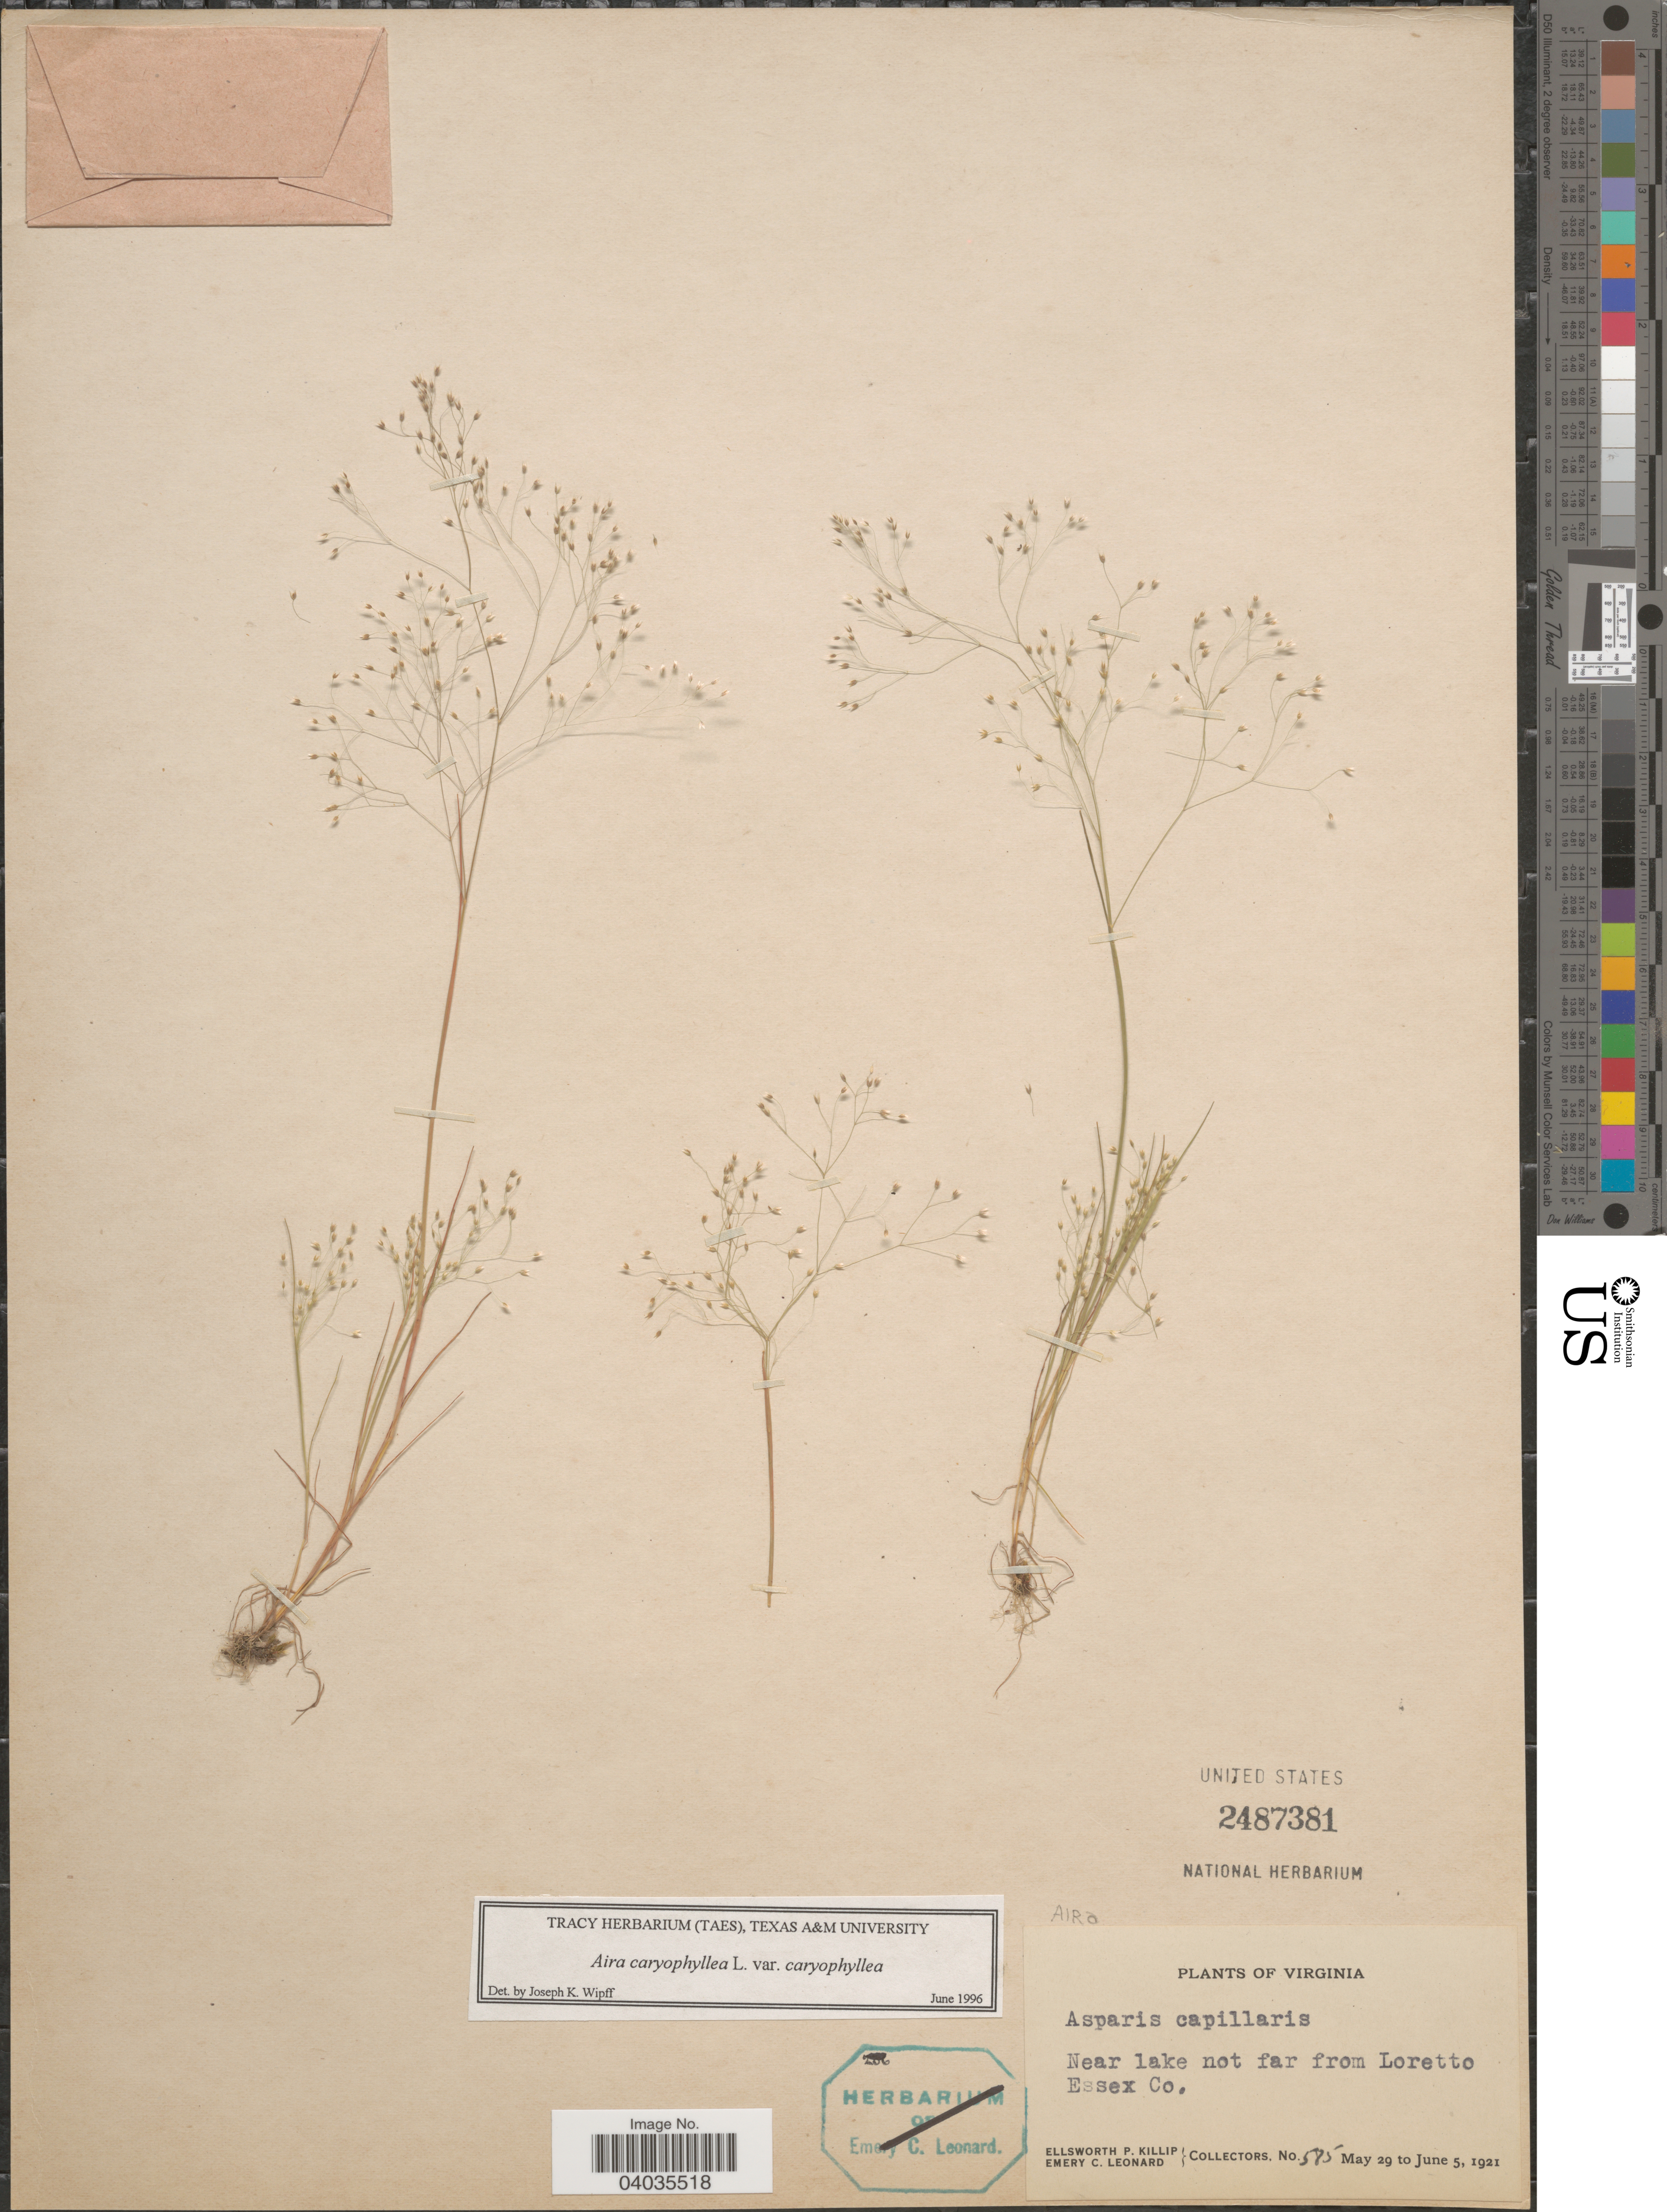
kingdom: Plantae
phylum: Tracheophyta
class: Liliopsida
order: Poales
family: Poaceae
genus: Aira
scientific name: Aira caryophyllea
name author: L.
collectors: E. P. Killip & E. C. Leonard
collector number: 585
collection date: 1921-05-29/1921-06-05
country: United States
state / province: Virginia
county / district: Essex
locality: Near lake not far from Loretto. Essex Co.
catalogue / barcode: US 2487381